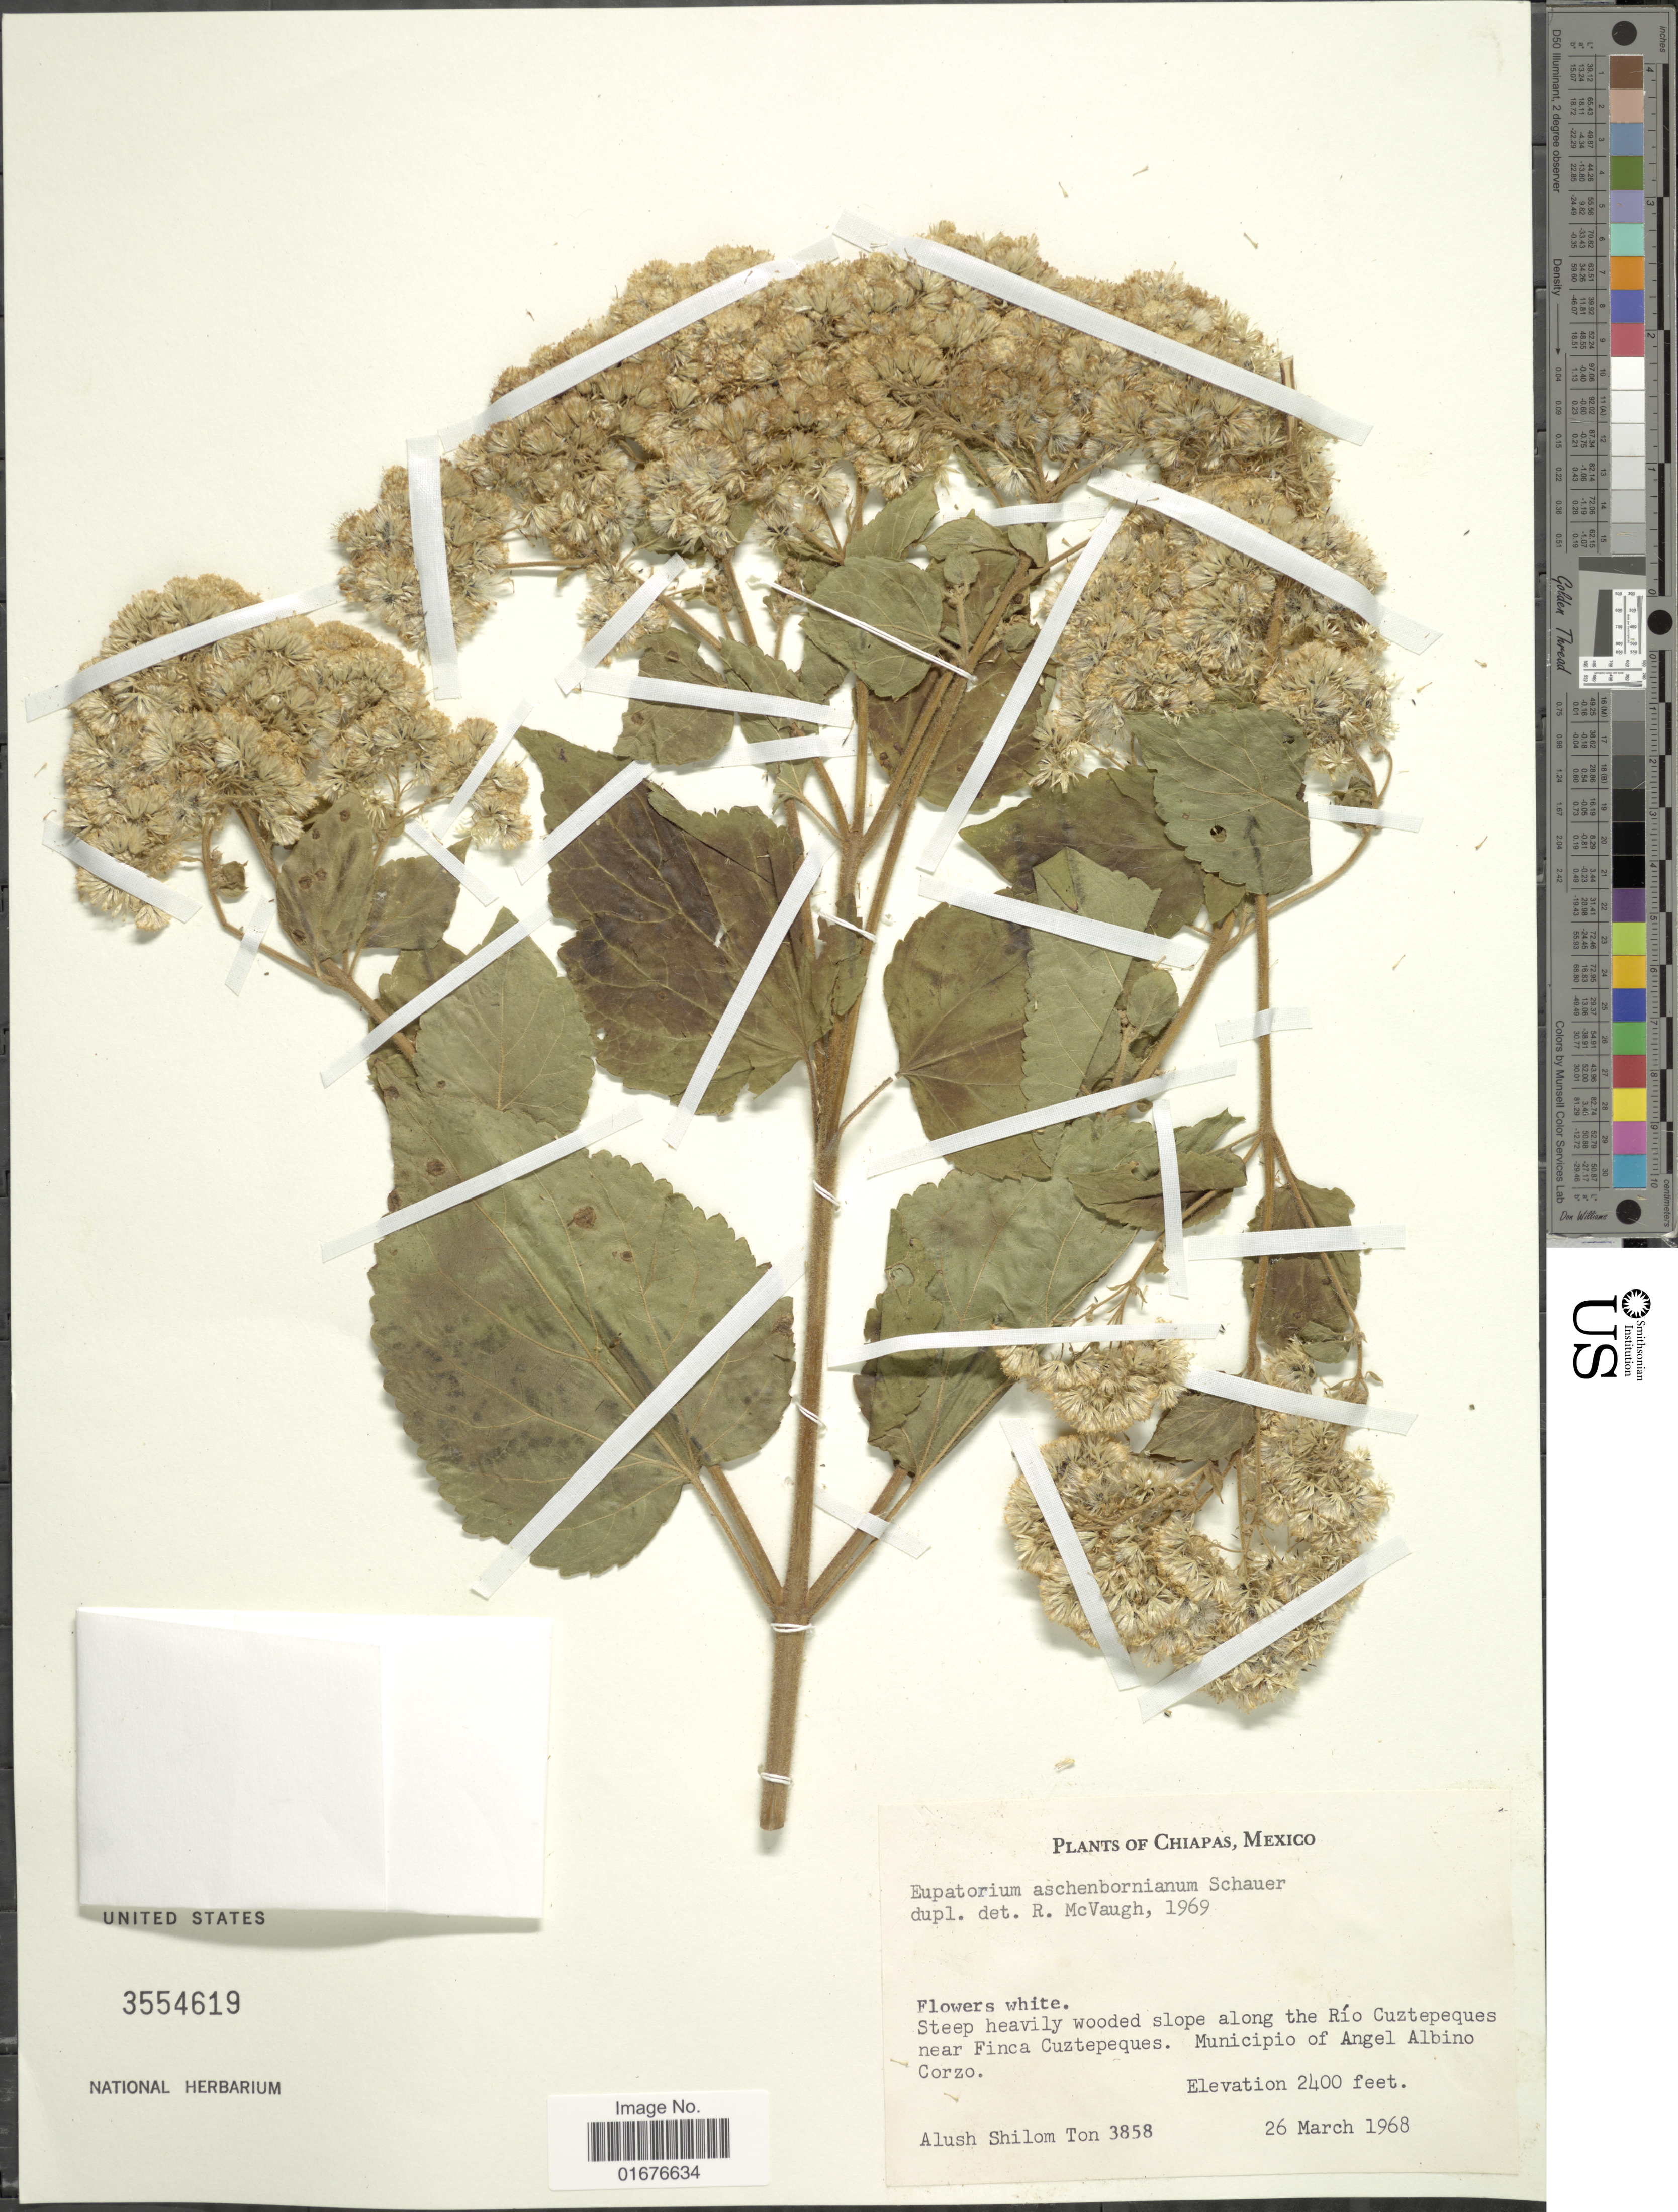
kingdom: Plantae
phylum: Tracheophyta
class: Magnoliopsida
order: Asterales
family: Asteraceae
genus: Ageratina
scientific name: Ageratina pichinchensis var. bustamenta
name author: (DC.) R.M. King & H. Rob.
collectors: A. M. Ton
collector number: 3858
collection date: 1968-03-26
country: Mexico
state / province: Chiapas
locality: Steep heavily wooded slope along the Río Cuztepeques near Finca Cuztepeques, Municipio of Angel Albino Corzo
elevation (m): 732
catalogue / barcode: US 3554619